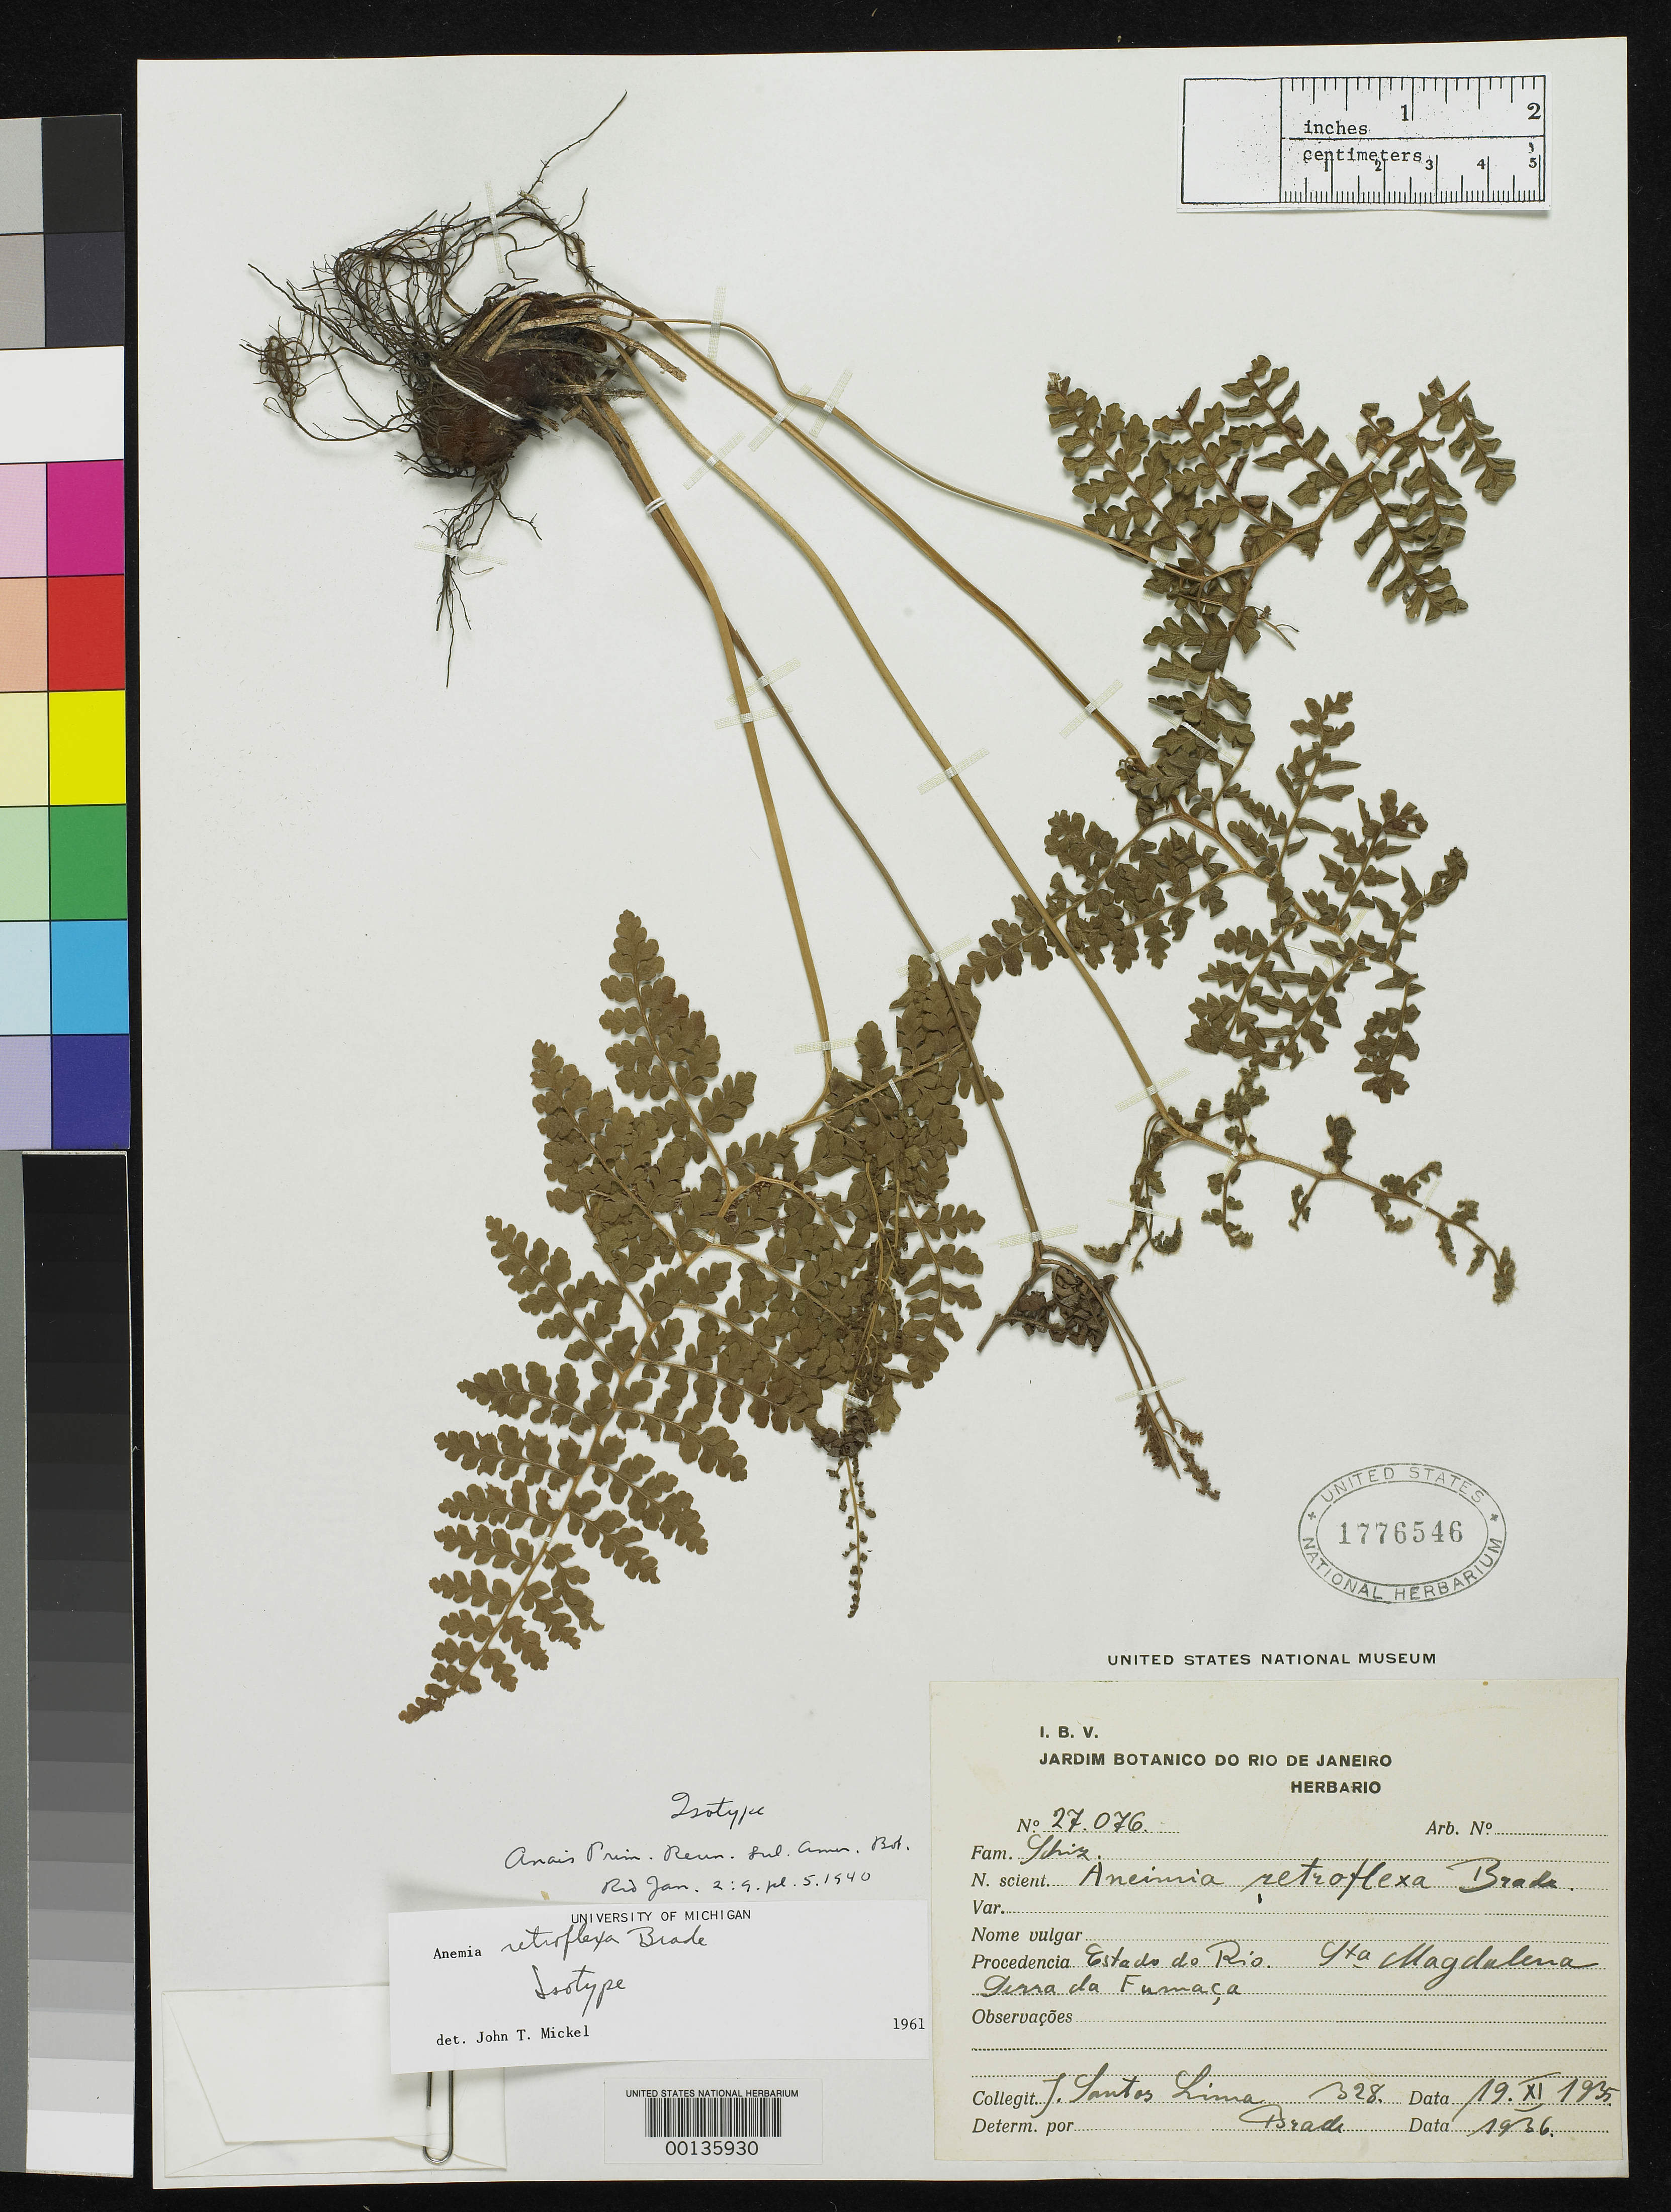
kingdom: Plantae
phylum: Tracheophyta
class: Polypodiopsida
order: Schizaeales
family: Anemiaceae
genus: Anemia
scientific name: Anemia retroflexa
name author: Brade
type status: Isotype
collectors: S. Lima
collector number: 328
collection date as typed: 19 Nov 1935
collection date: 1935-11-19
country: Brazil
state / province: Rio de Janeiro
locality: Sta. Magdalena, Serra da Fumaca.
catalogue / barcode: US 1776546